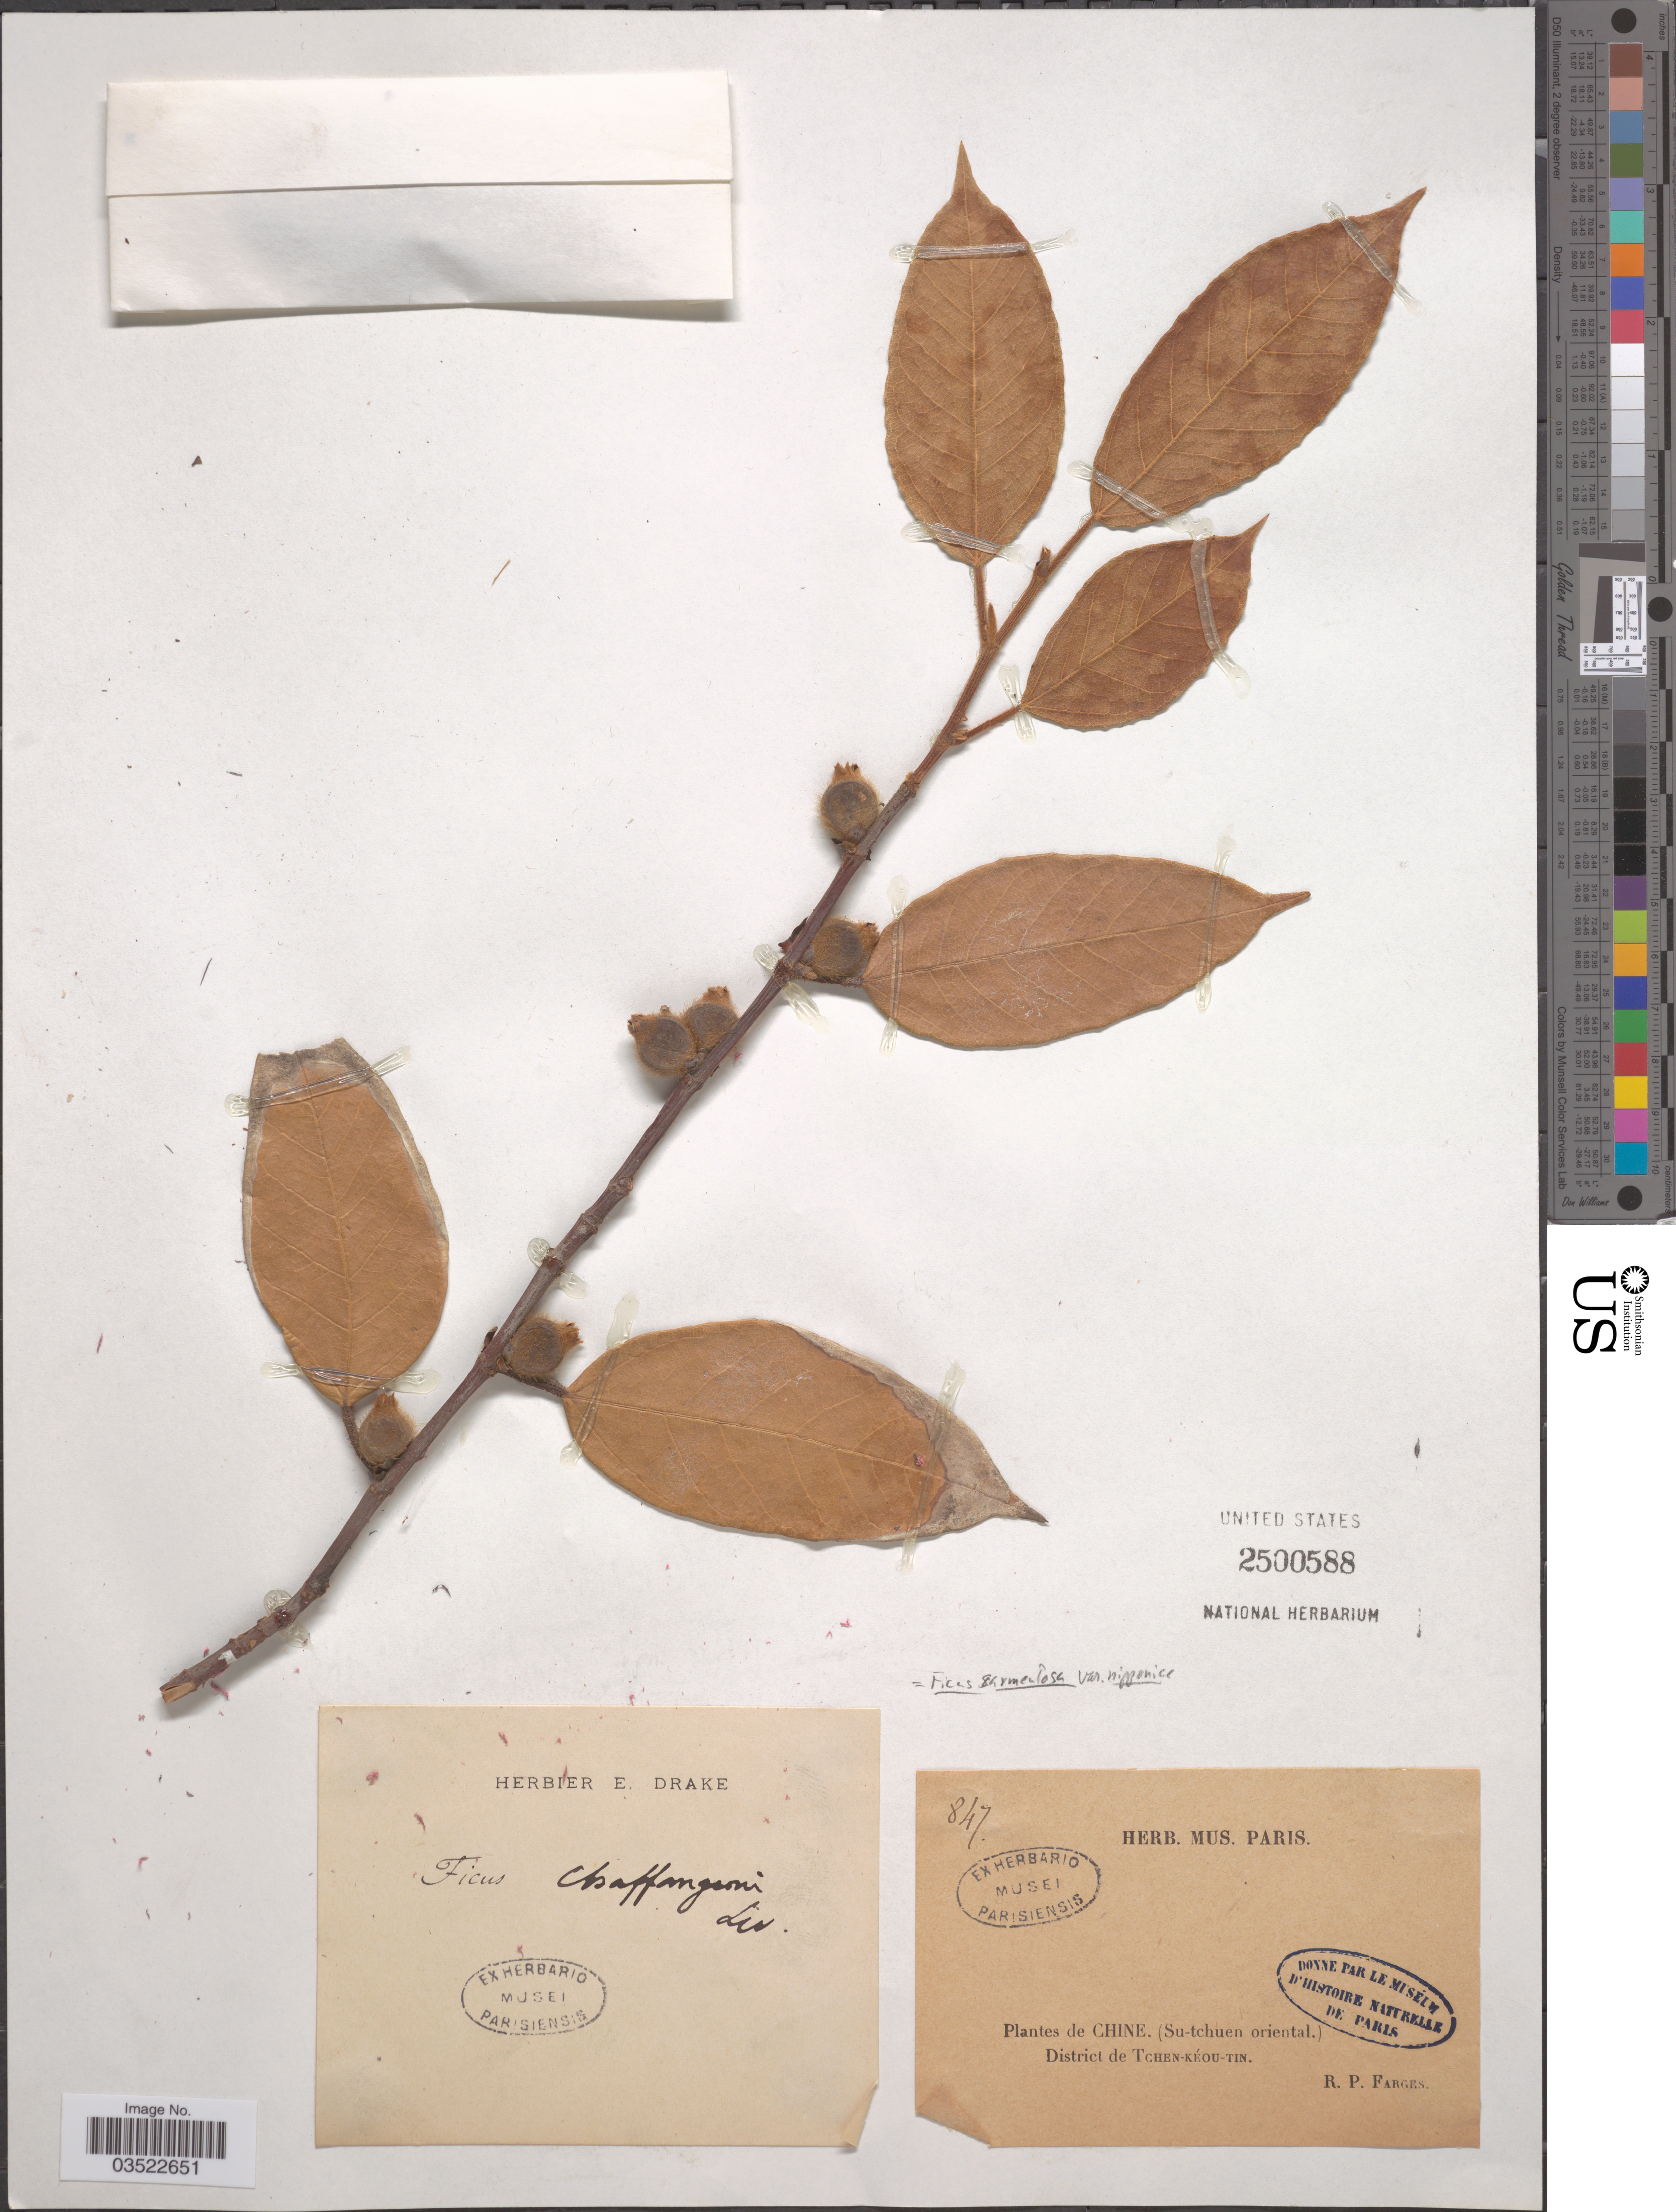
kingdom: Plantae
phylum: Tracheophyta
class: Magnoliopsida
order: Rosales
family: Moraceae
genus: Ficus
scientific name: Ficus sarmentosa var. nipponica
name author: (Franch. & Sav.) Corner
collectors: R. Farges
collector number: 847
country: China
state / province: Sichuan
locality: Chine. (Su-tchuen oriental.). District de Tchen-kéou-tin.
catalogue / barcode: US 2500588